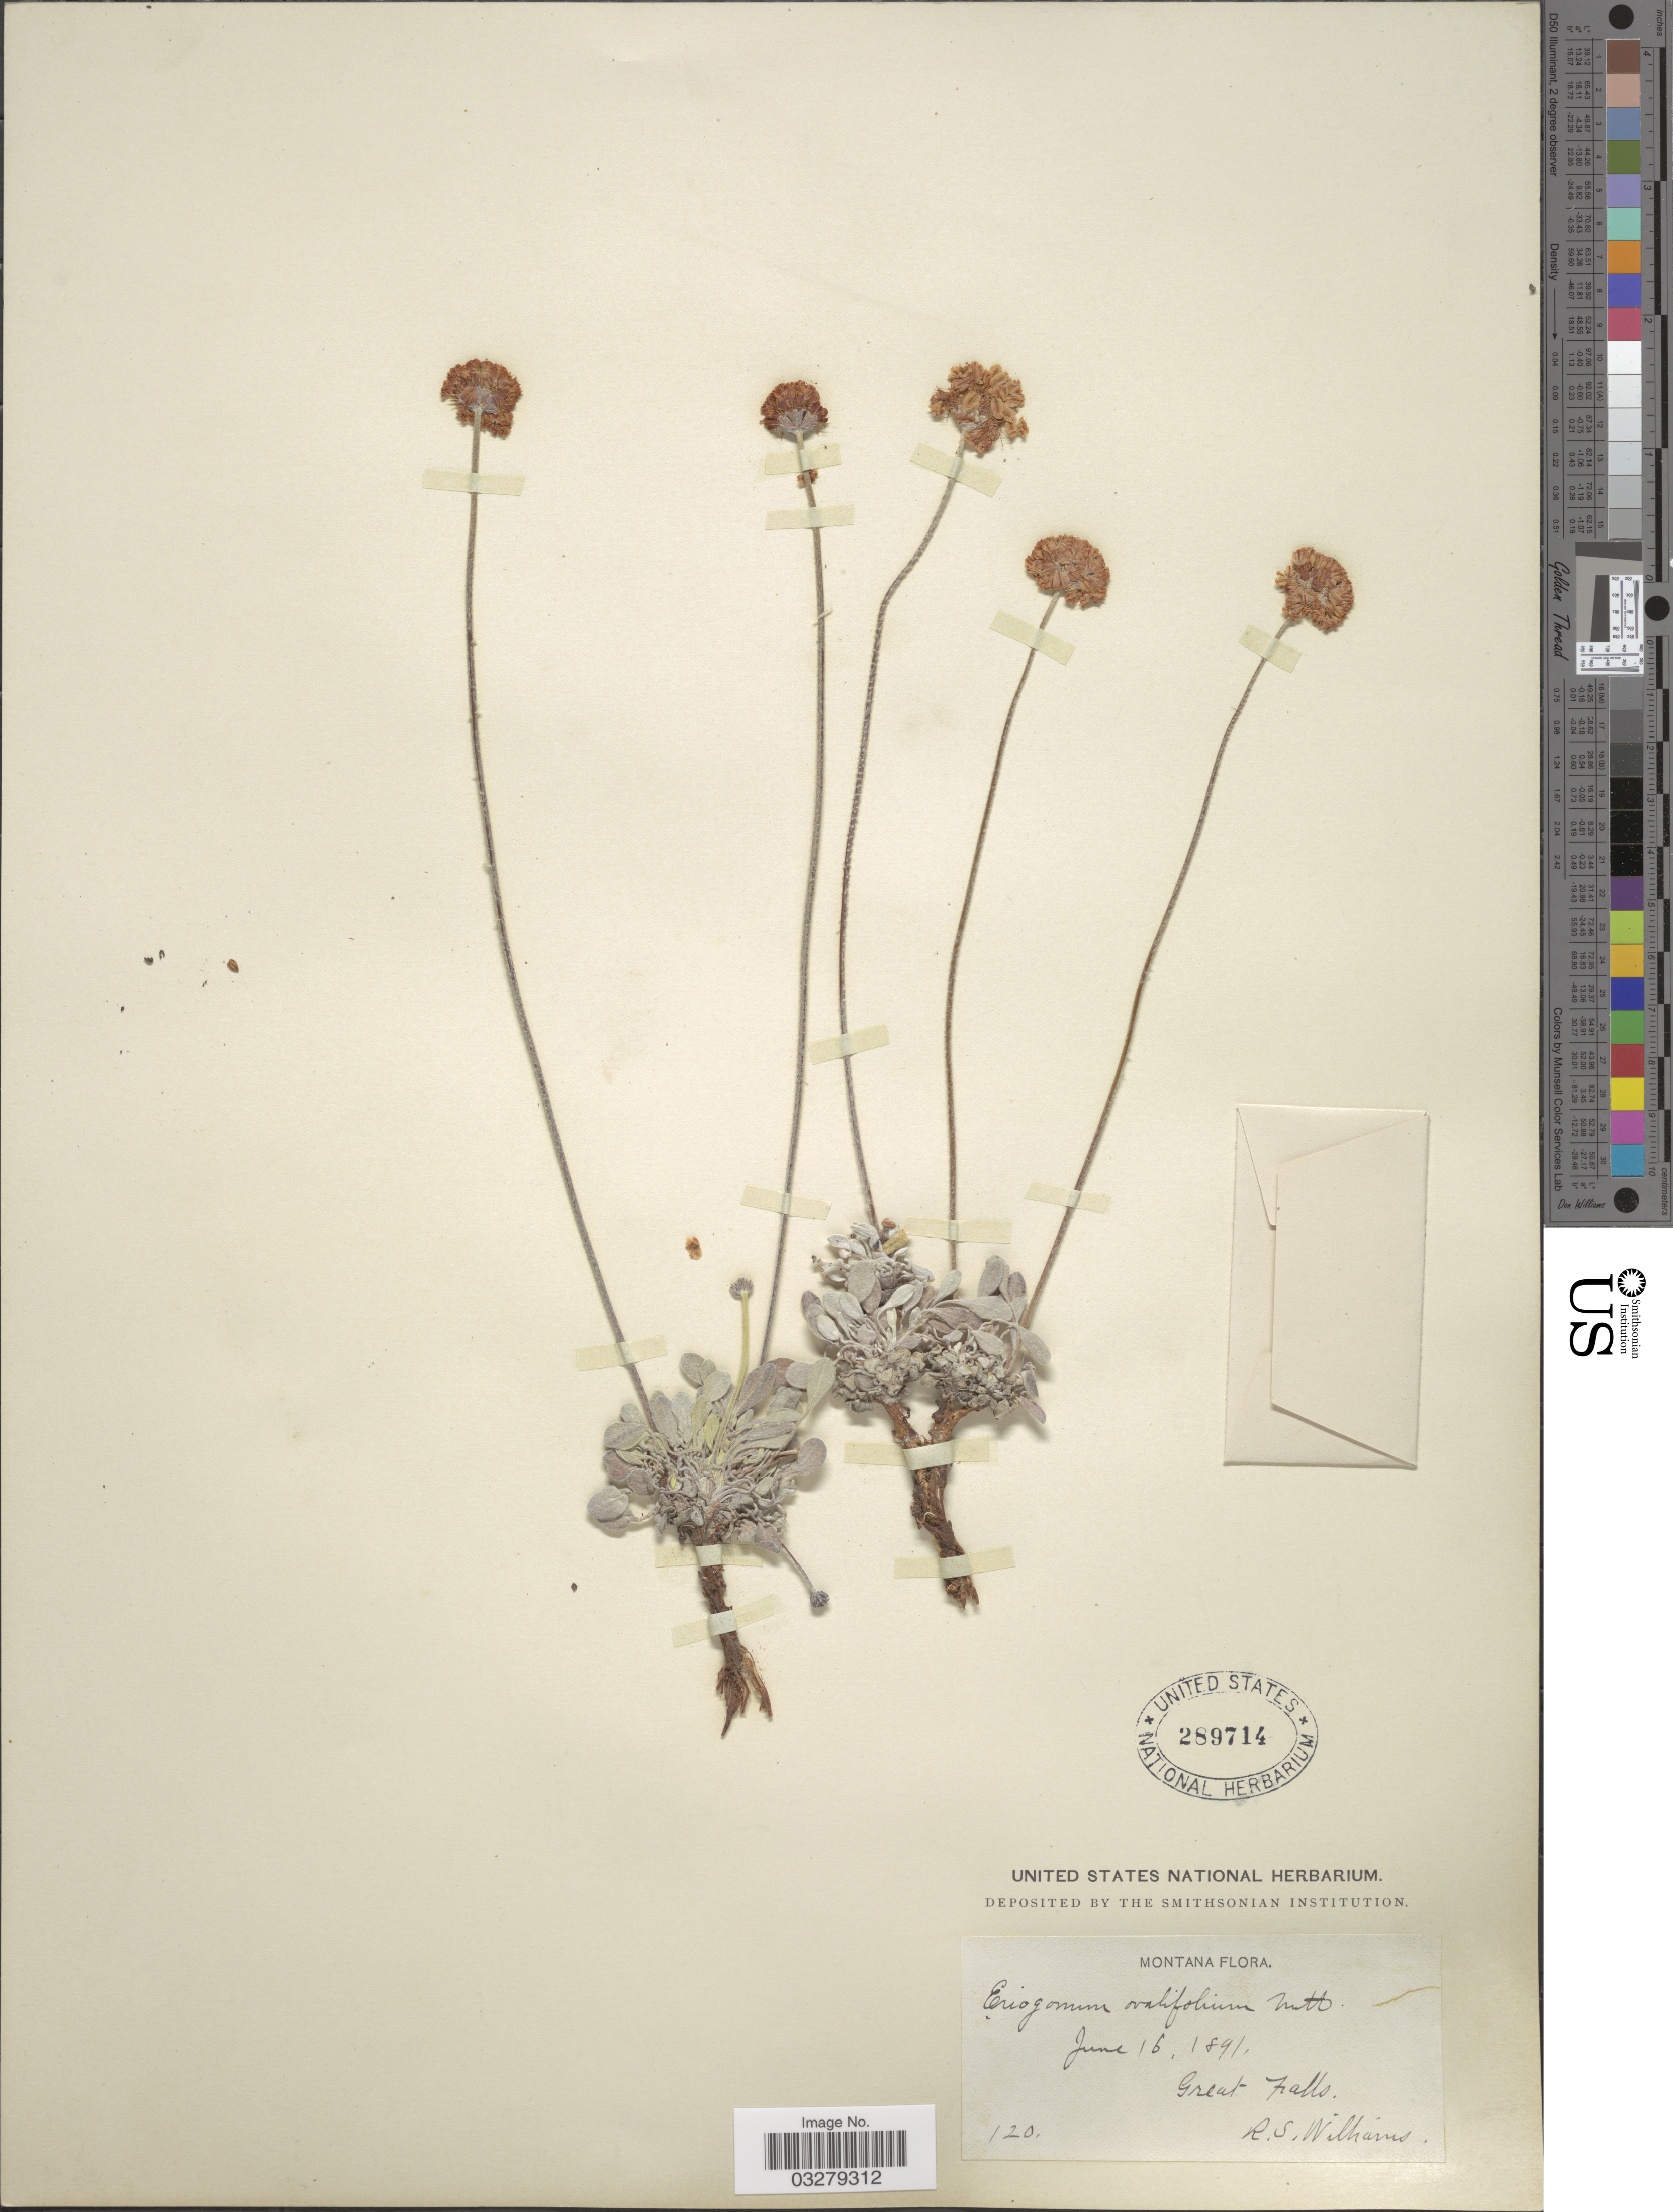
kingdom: Plantae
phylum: Tracheophyta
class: Magnoliopsida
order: Caryophyllales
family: Polygonaceae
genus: Eriogonum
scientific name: Eriogonum ovalifolium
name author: Nutt.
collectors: R. S. Williams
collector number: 120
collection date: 1891-06-16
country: United States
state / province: Montana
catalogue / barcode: US 289714